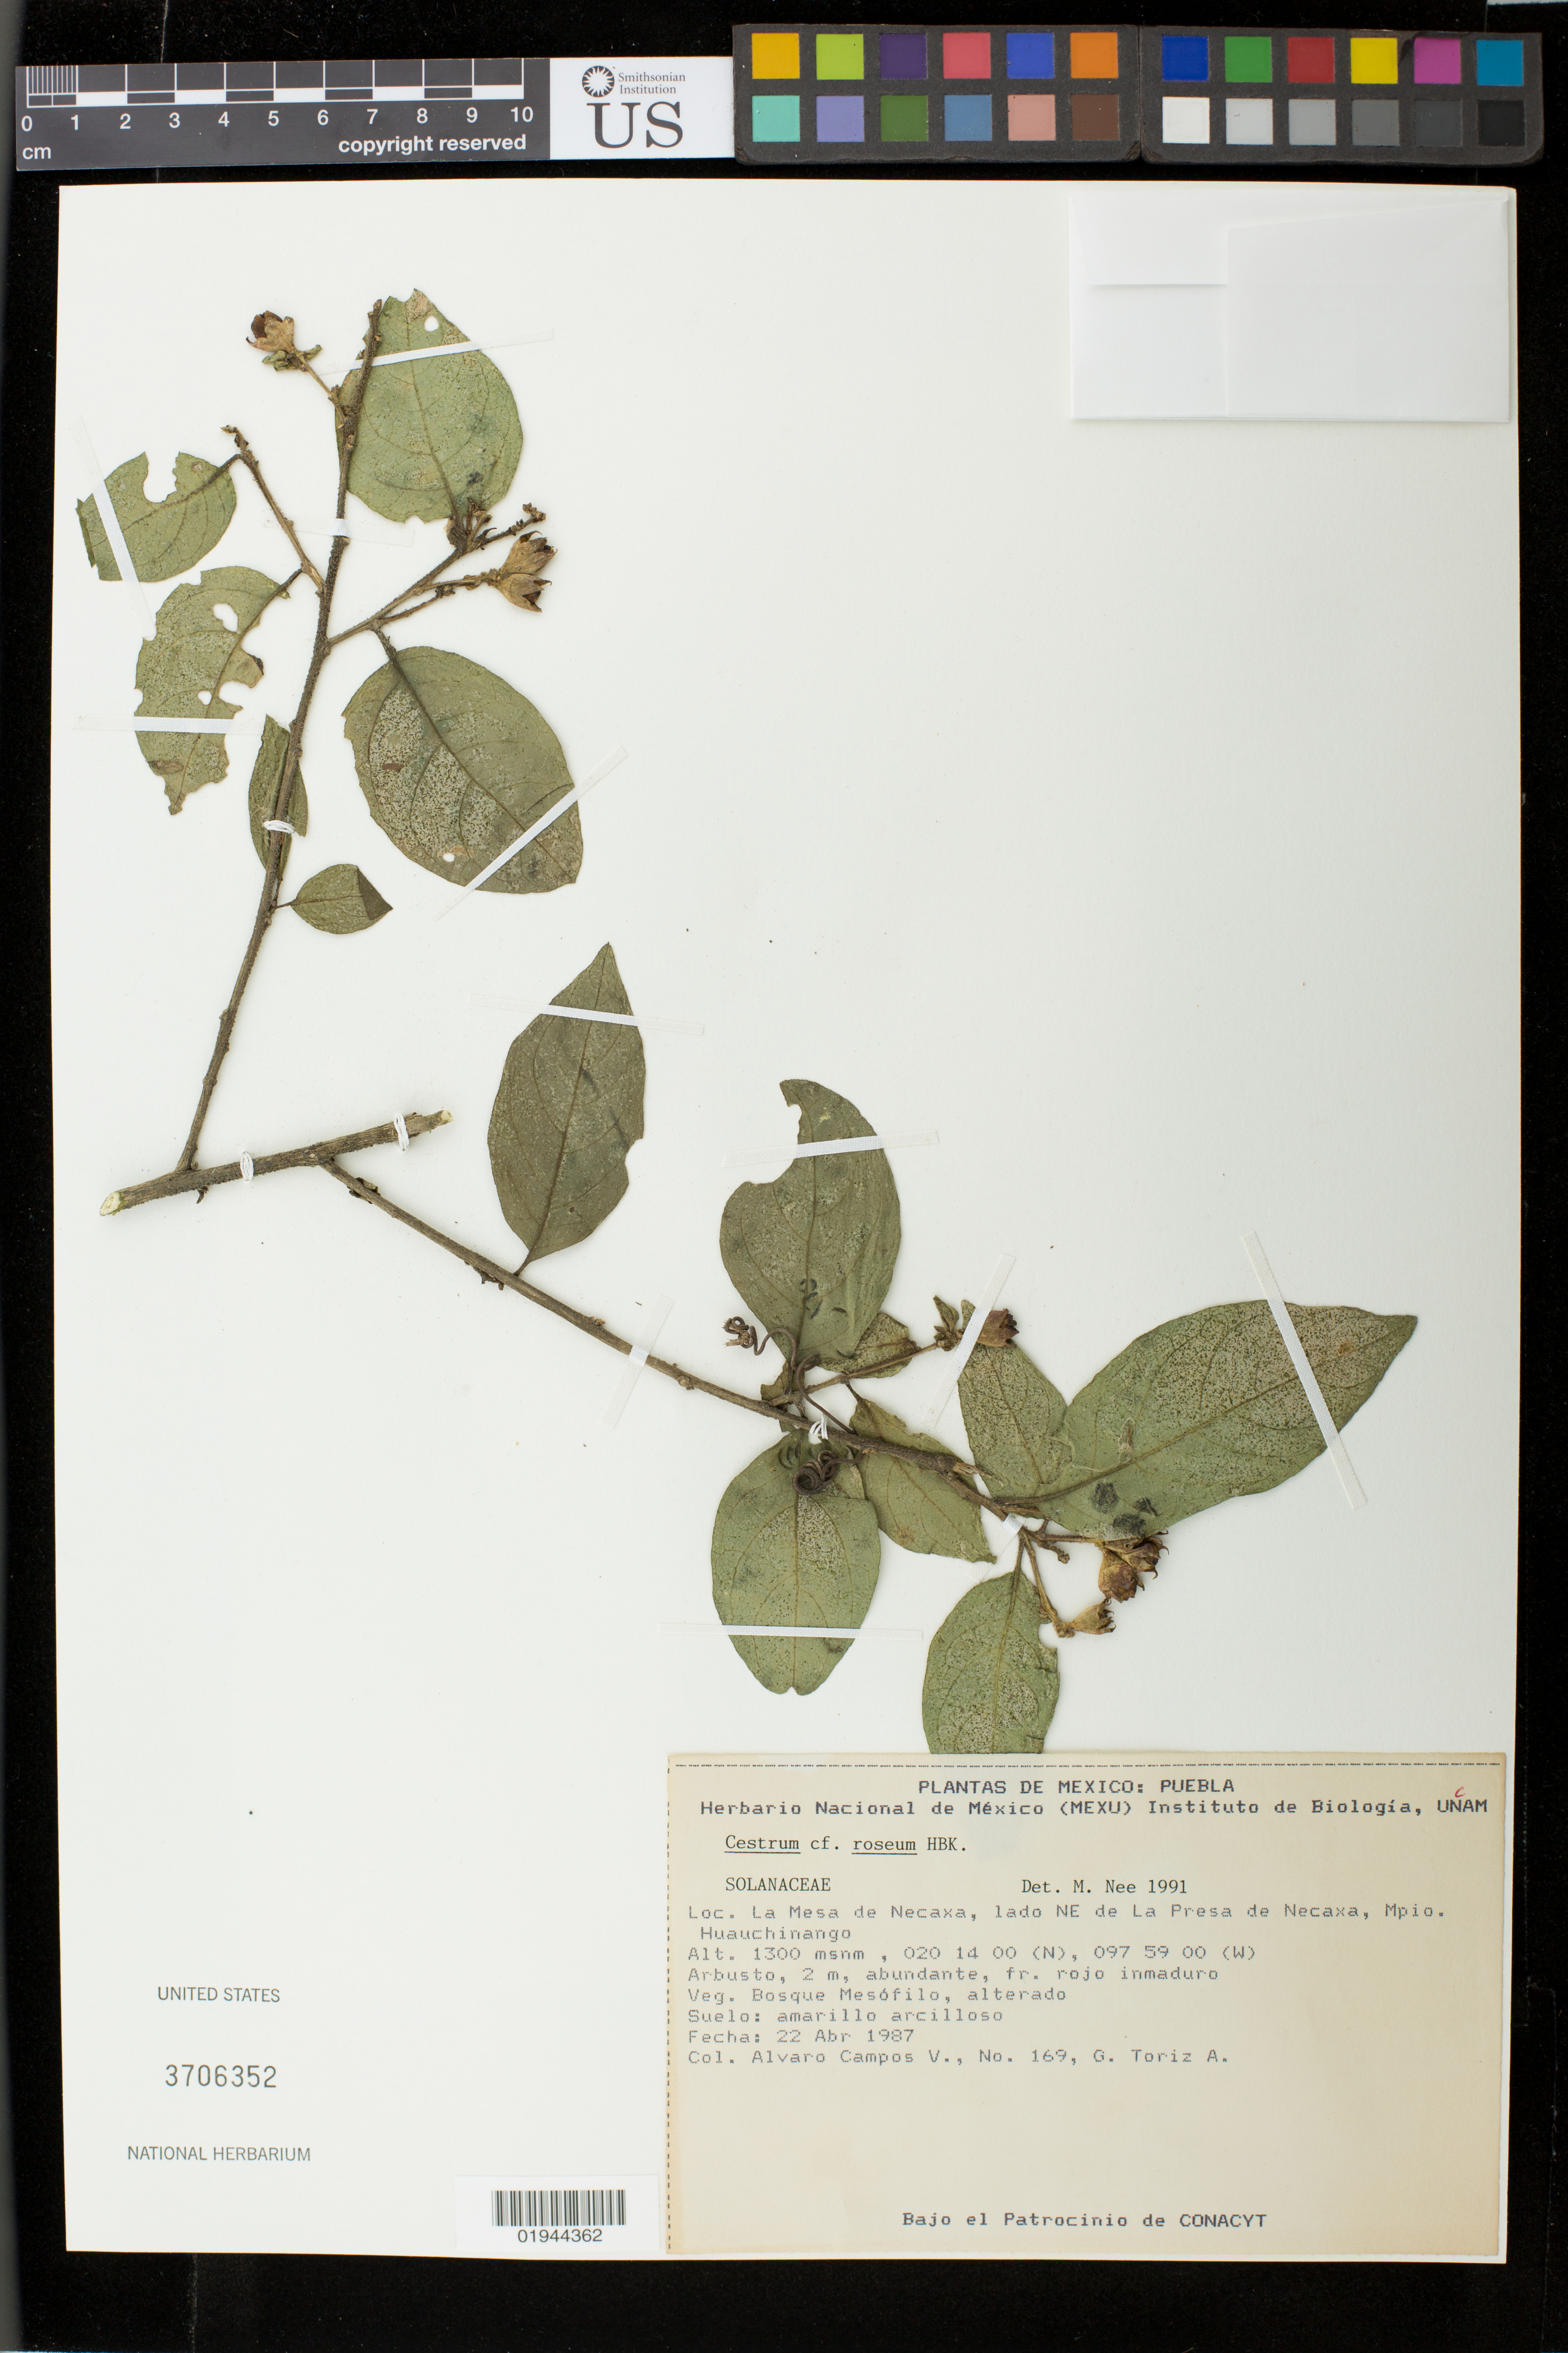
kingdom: Plantae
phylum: Tracheophyta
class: Magnoliopsida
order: Solanales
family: Solanaceae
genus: Cestrum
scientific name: Cestrum roseum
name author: Kunth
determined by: Nee, Michael H.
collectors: A. Campos V. & G. Toriz A.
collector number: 169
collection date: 1987-04-22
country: Mexico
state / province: Puebla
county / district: Huauchinango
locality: Le Mesa de Necaxa, lado NE de La Presa de Necaxa.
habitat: Veg. Bosque Mesofilo, alterado. Suelo: amarillo arcilloso.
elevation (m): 1300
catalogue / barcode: US 3706352